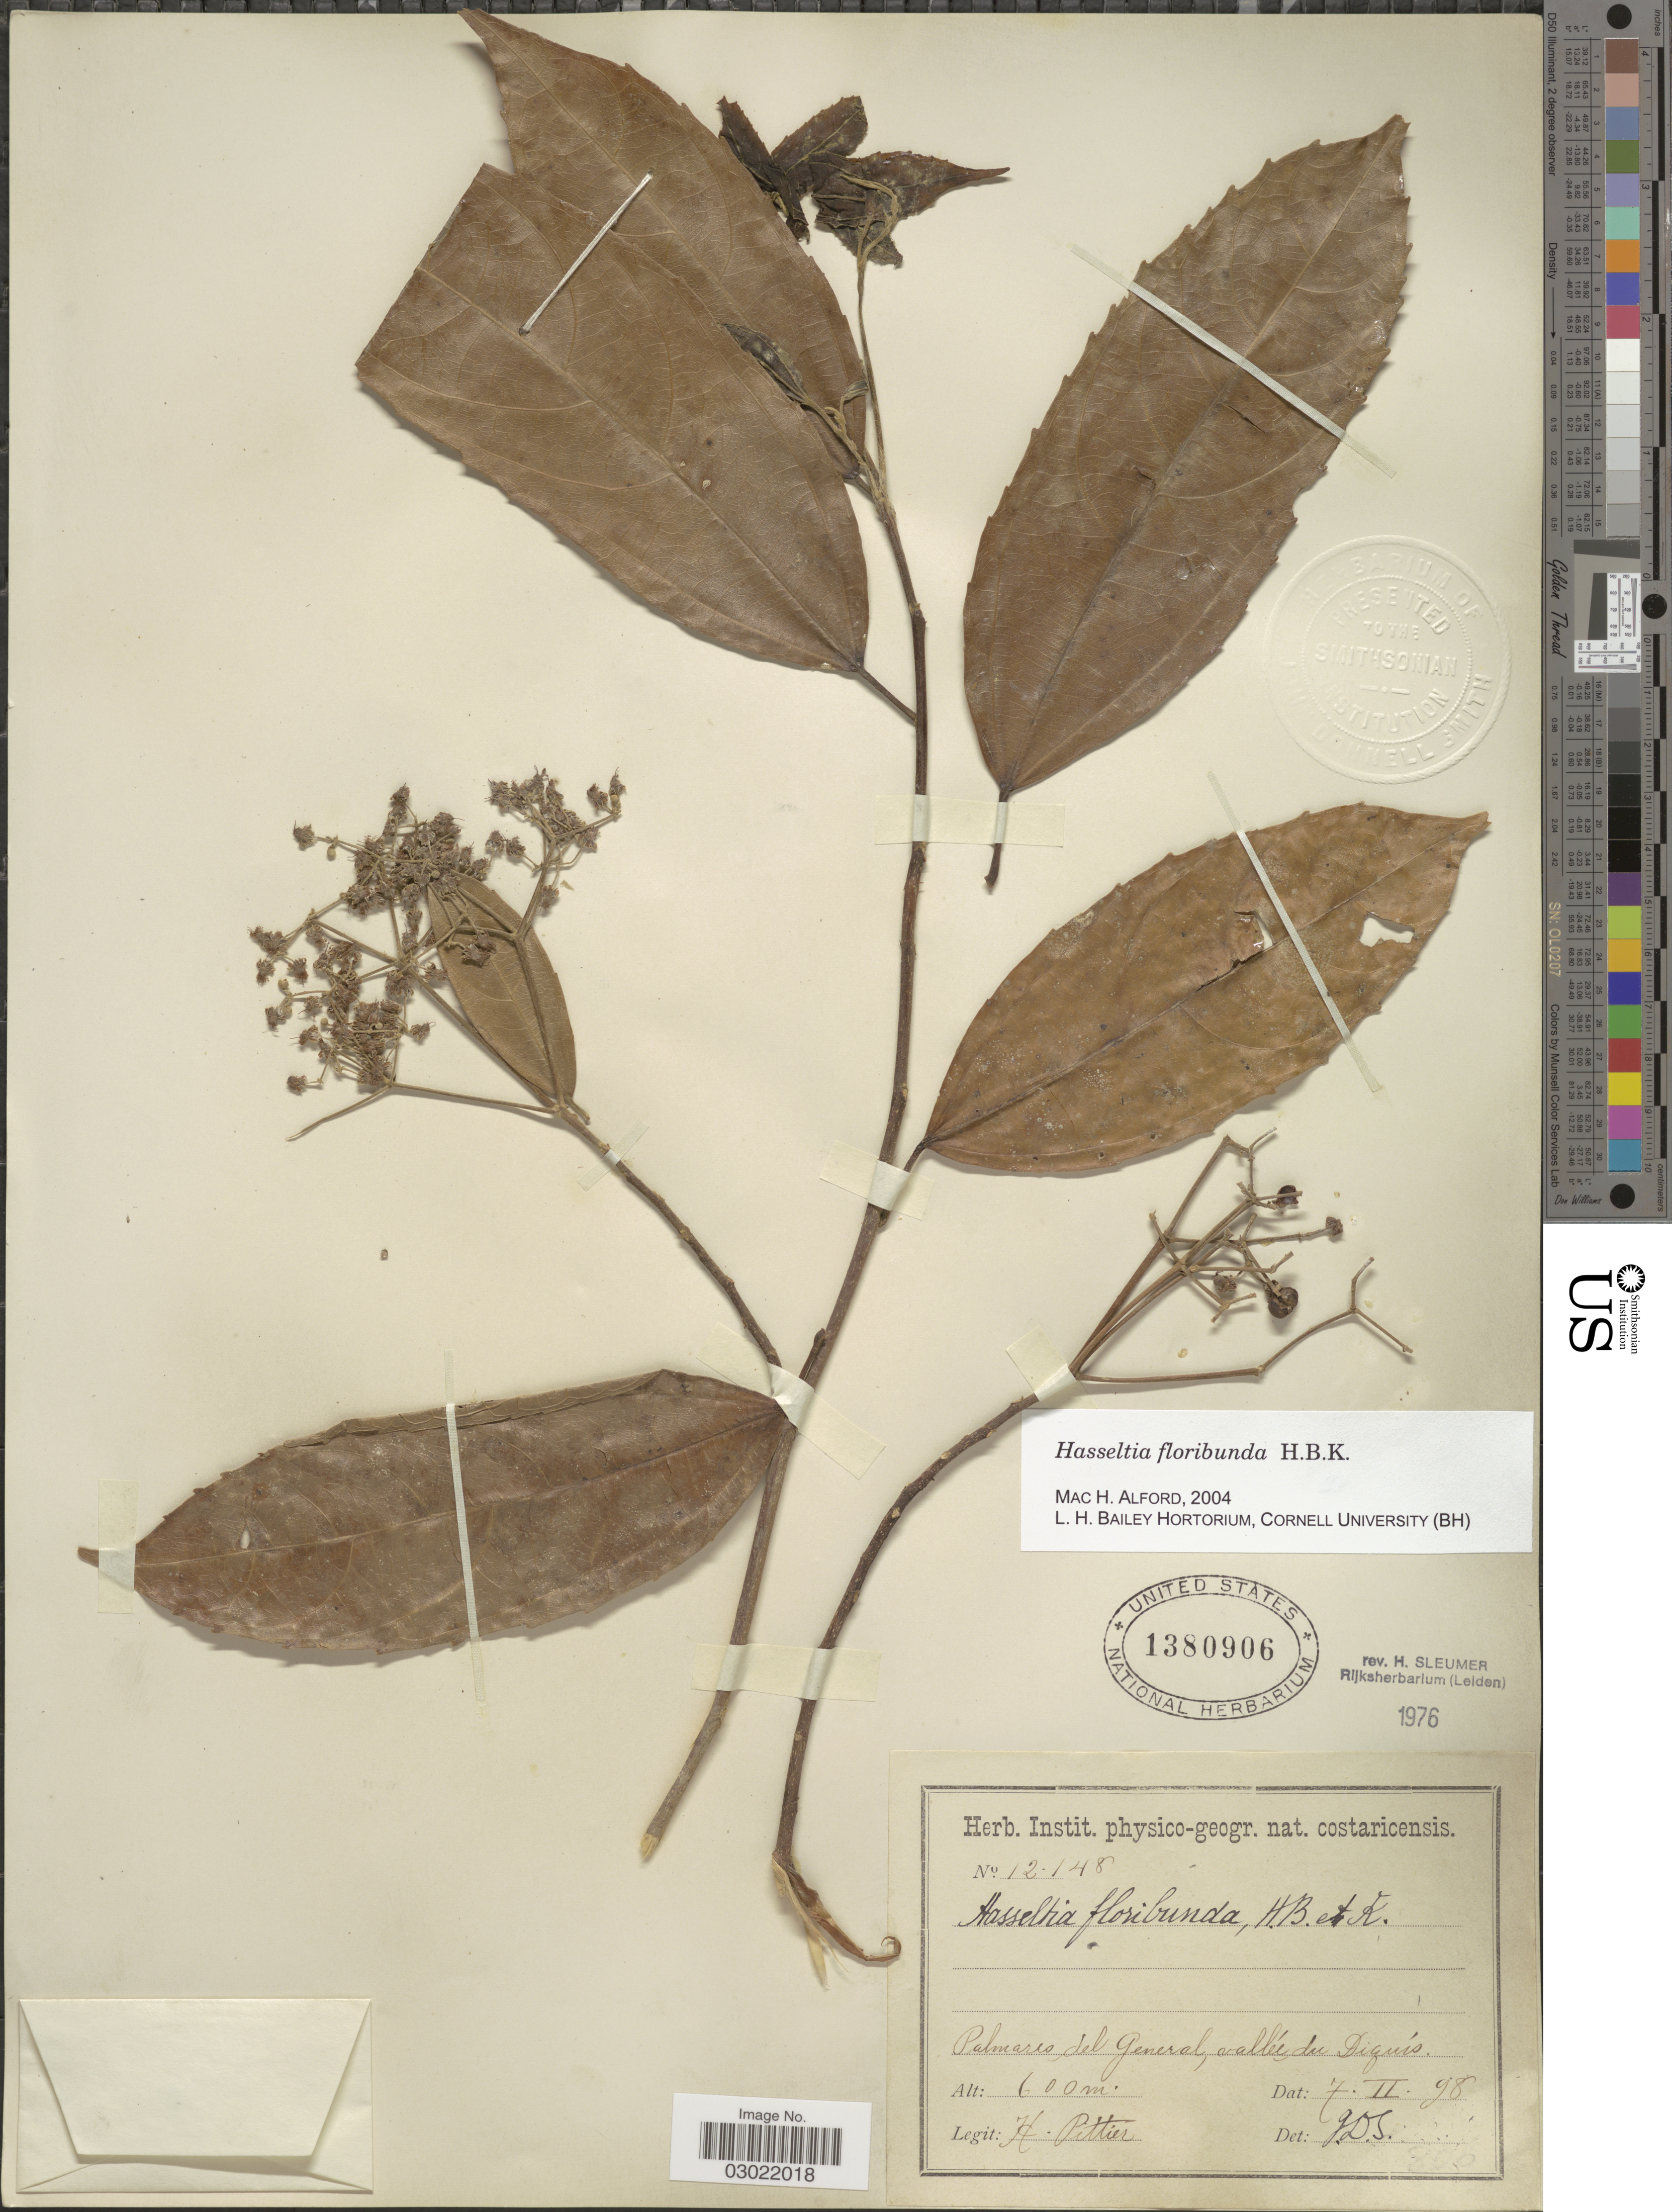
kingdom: Plantae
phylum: Tracheophyta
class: Magnoliopsida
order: Malpighiales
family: Salicaceae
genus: Hasseltia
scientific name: Hasseltia floribunda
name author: Kunth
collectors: H. F. Pittier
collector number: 12148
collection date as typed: Transcribed d/m/y: 7/2/98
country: Costa Rica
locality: Palmares del General, vallée du Diguís.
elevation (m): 600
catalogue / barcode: US 1380906